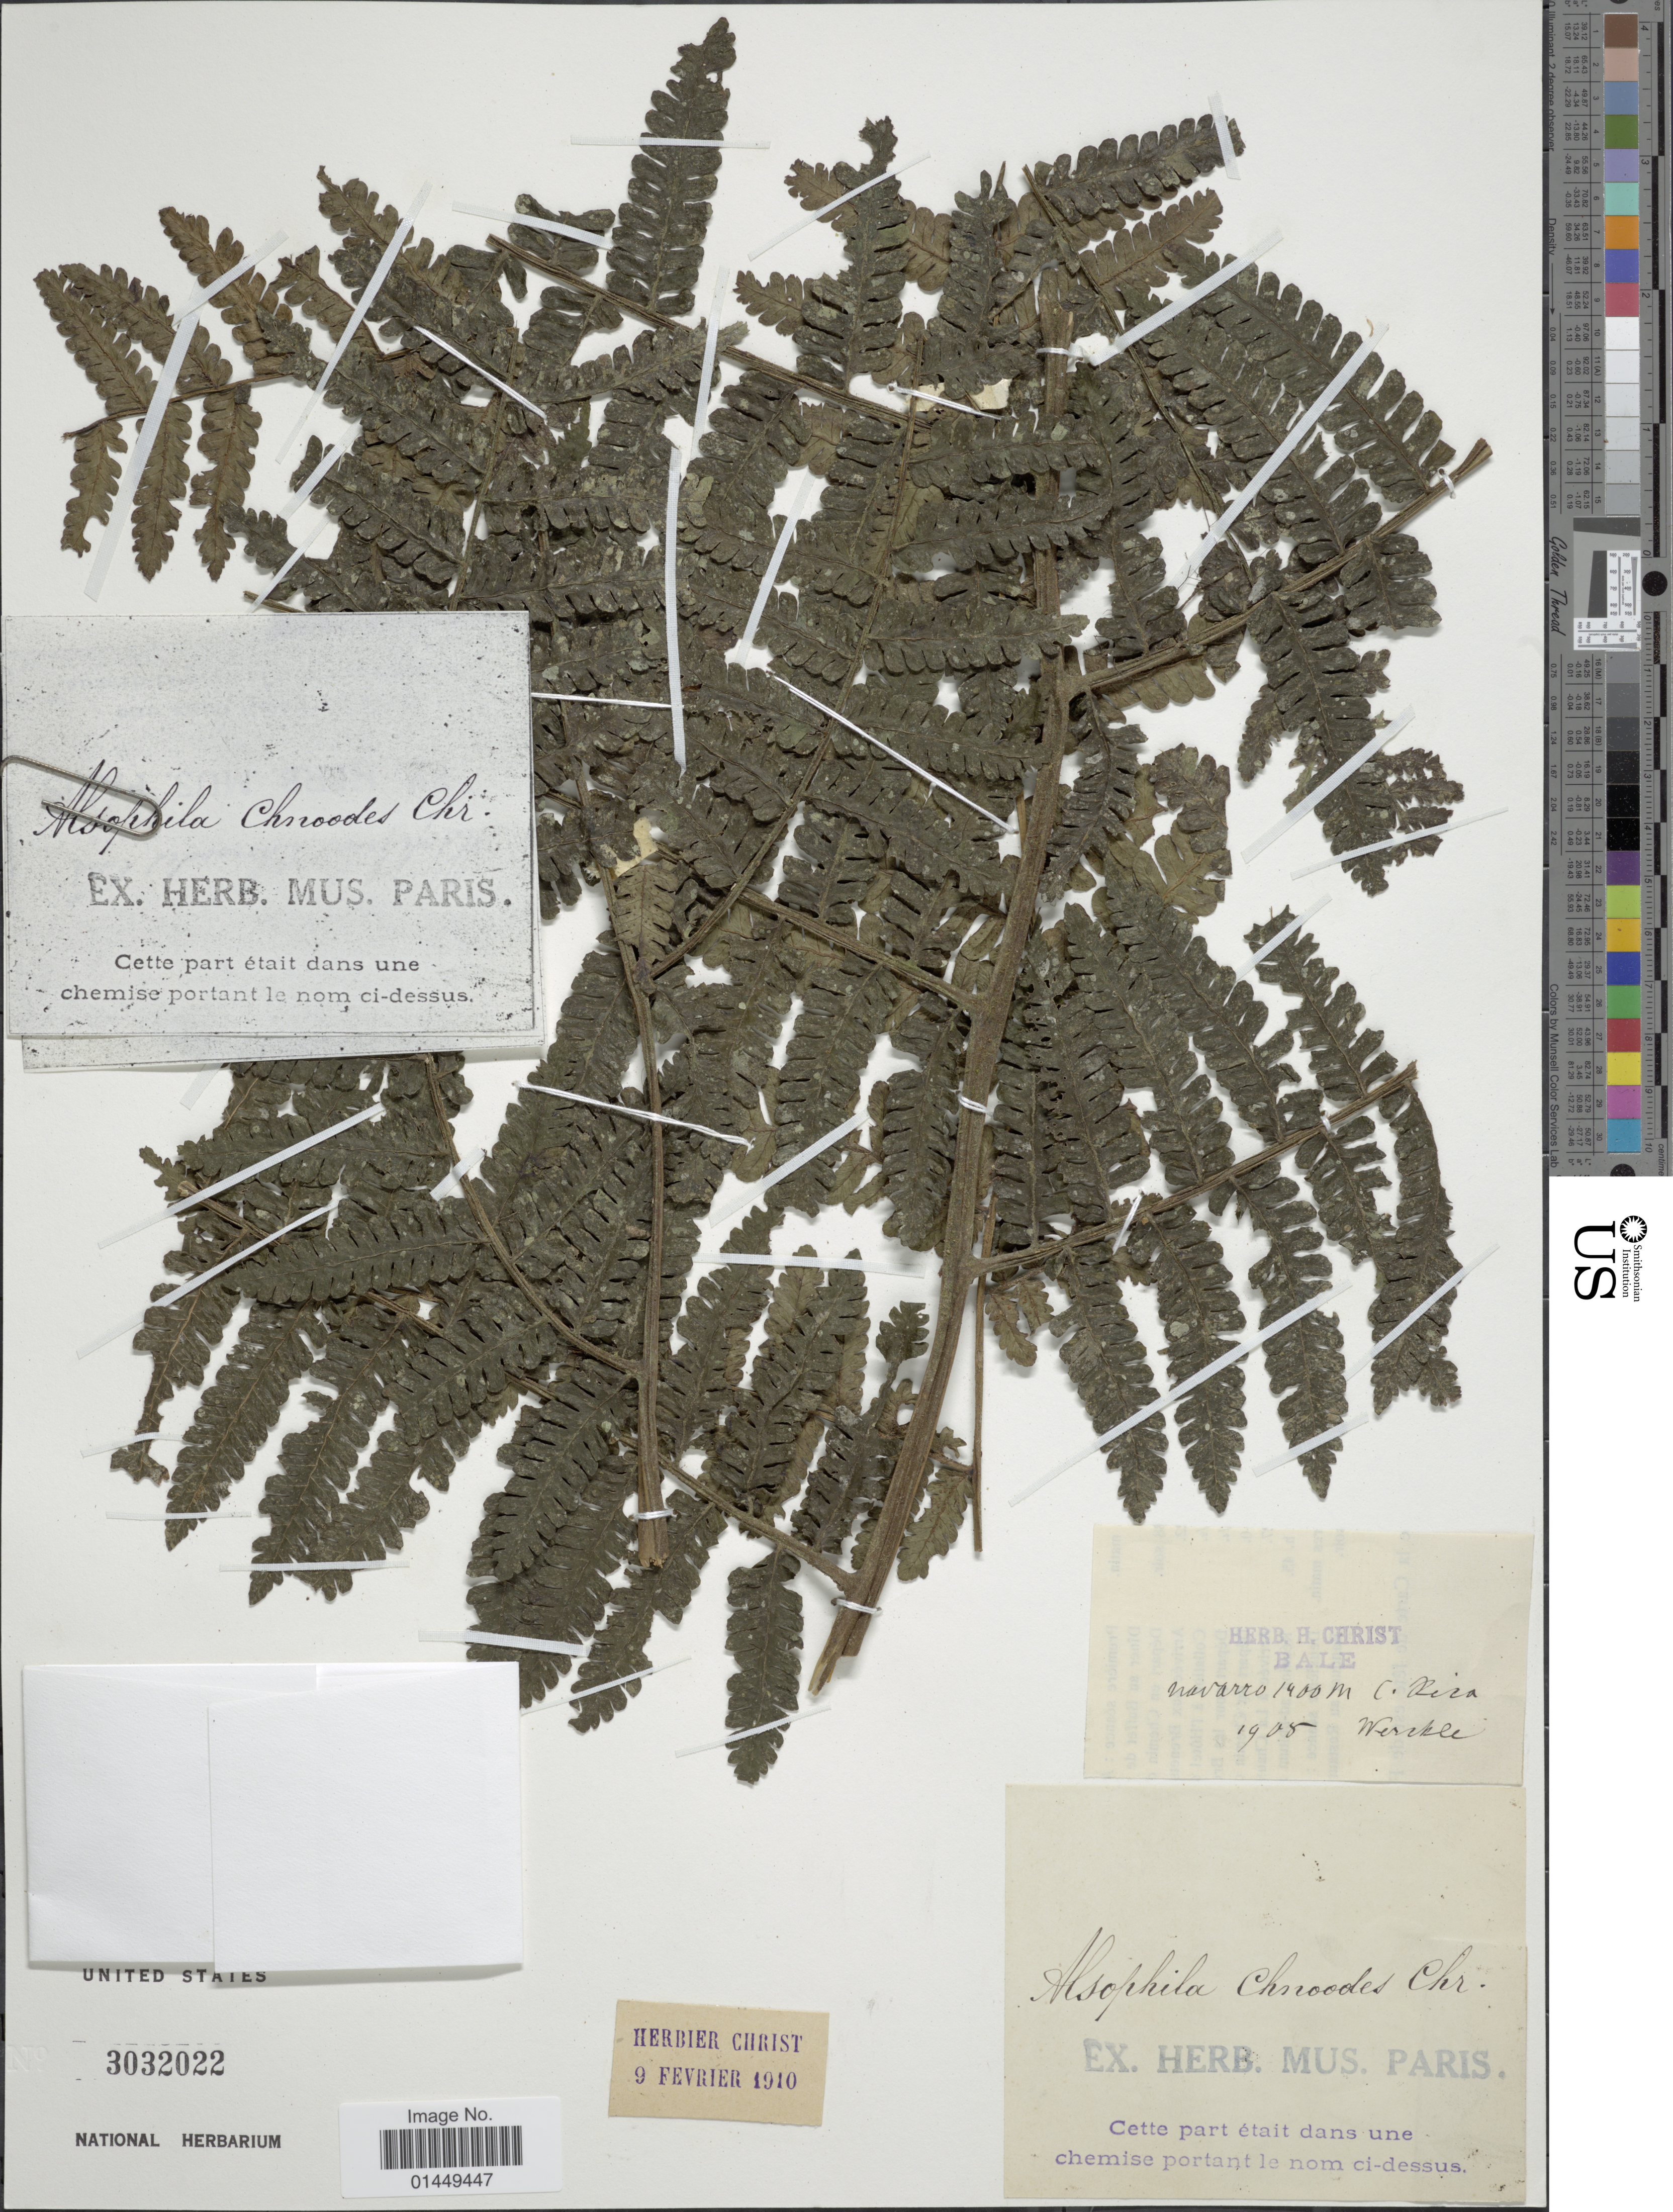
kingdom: Plantae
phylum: Tracheophyta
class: Polypodiopsida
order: Cyatheales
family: Cyatheaceae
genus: Cyathea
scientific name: Cyathea schiedeana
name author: (C. Presl) Domin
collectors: C. C Wercklé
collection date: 1908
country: Costa Rica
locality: Navarro, C. Rica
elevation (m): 1400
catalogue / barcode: US 3032022